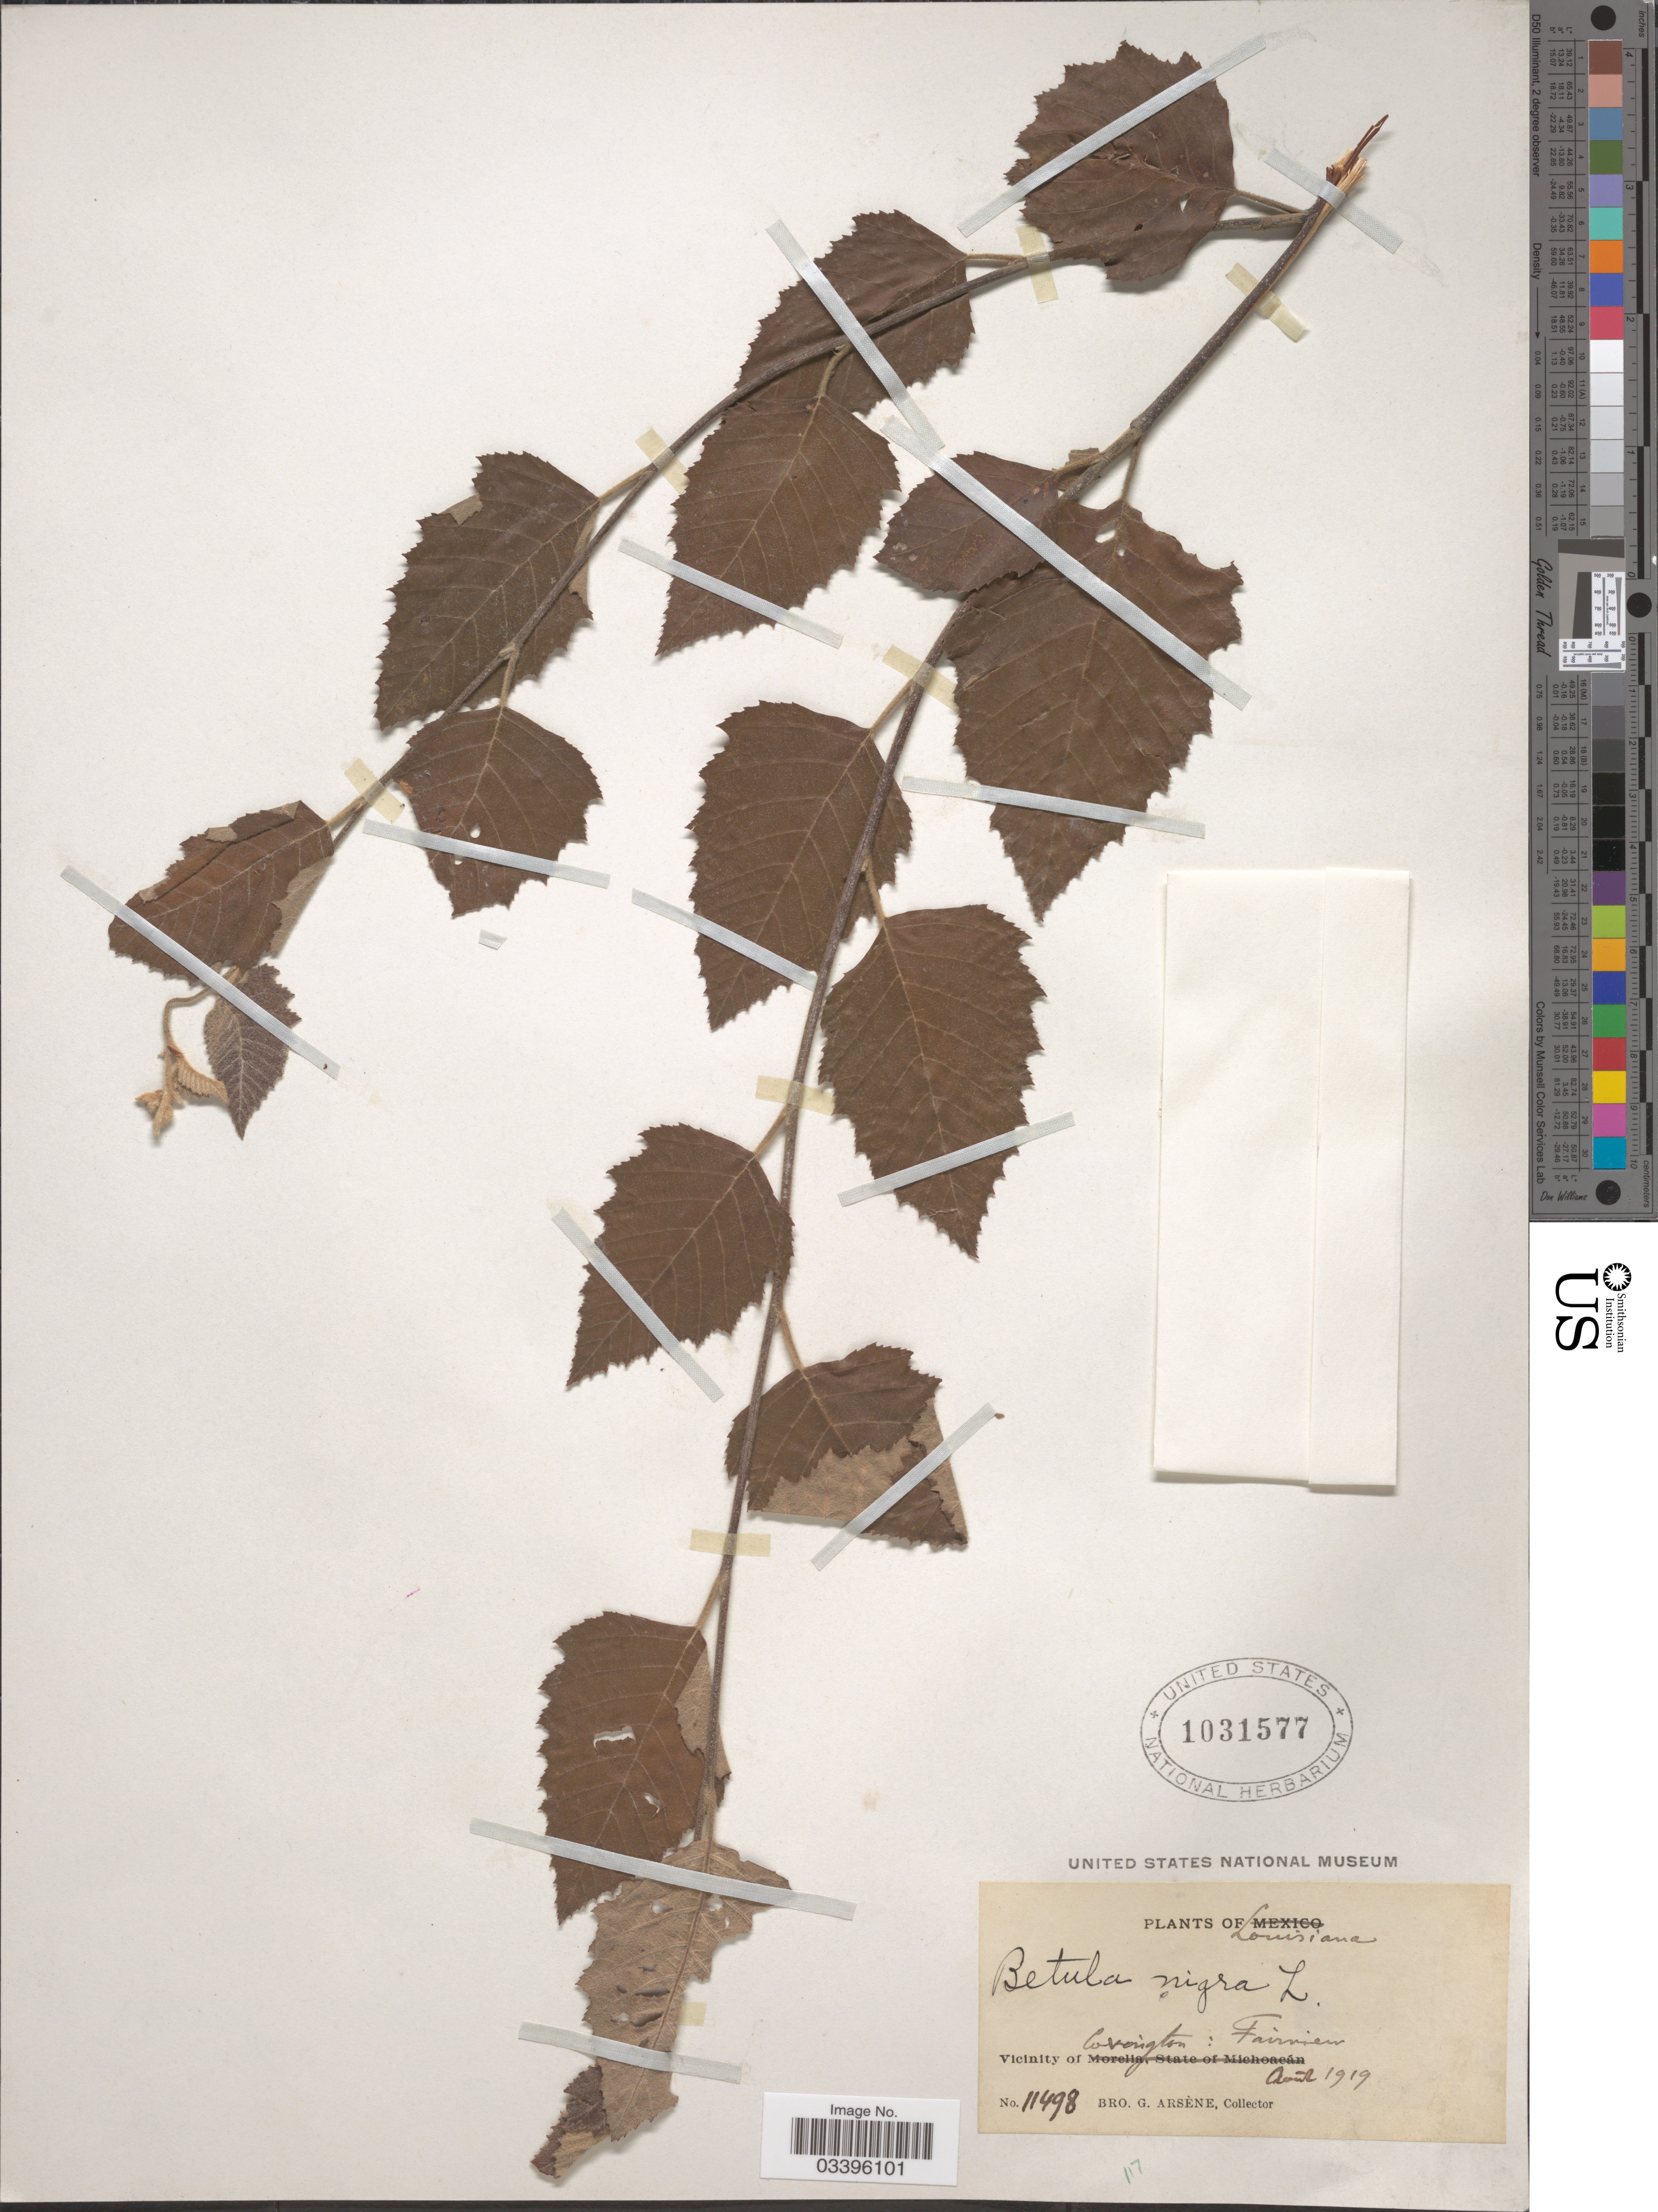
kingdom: Plantae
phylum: Tracheophyta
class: Magnoliopsida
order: Fagales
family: Betulaceae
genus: Betula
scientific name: Betula nigra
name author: L.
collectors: Bro. G. Arsène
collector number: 11498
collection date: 1919-04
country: United States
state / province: Louisiana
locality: Vicinity of Covington: Fairview.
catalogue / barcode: US 1031577